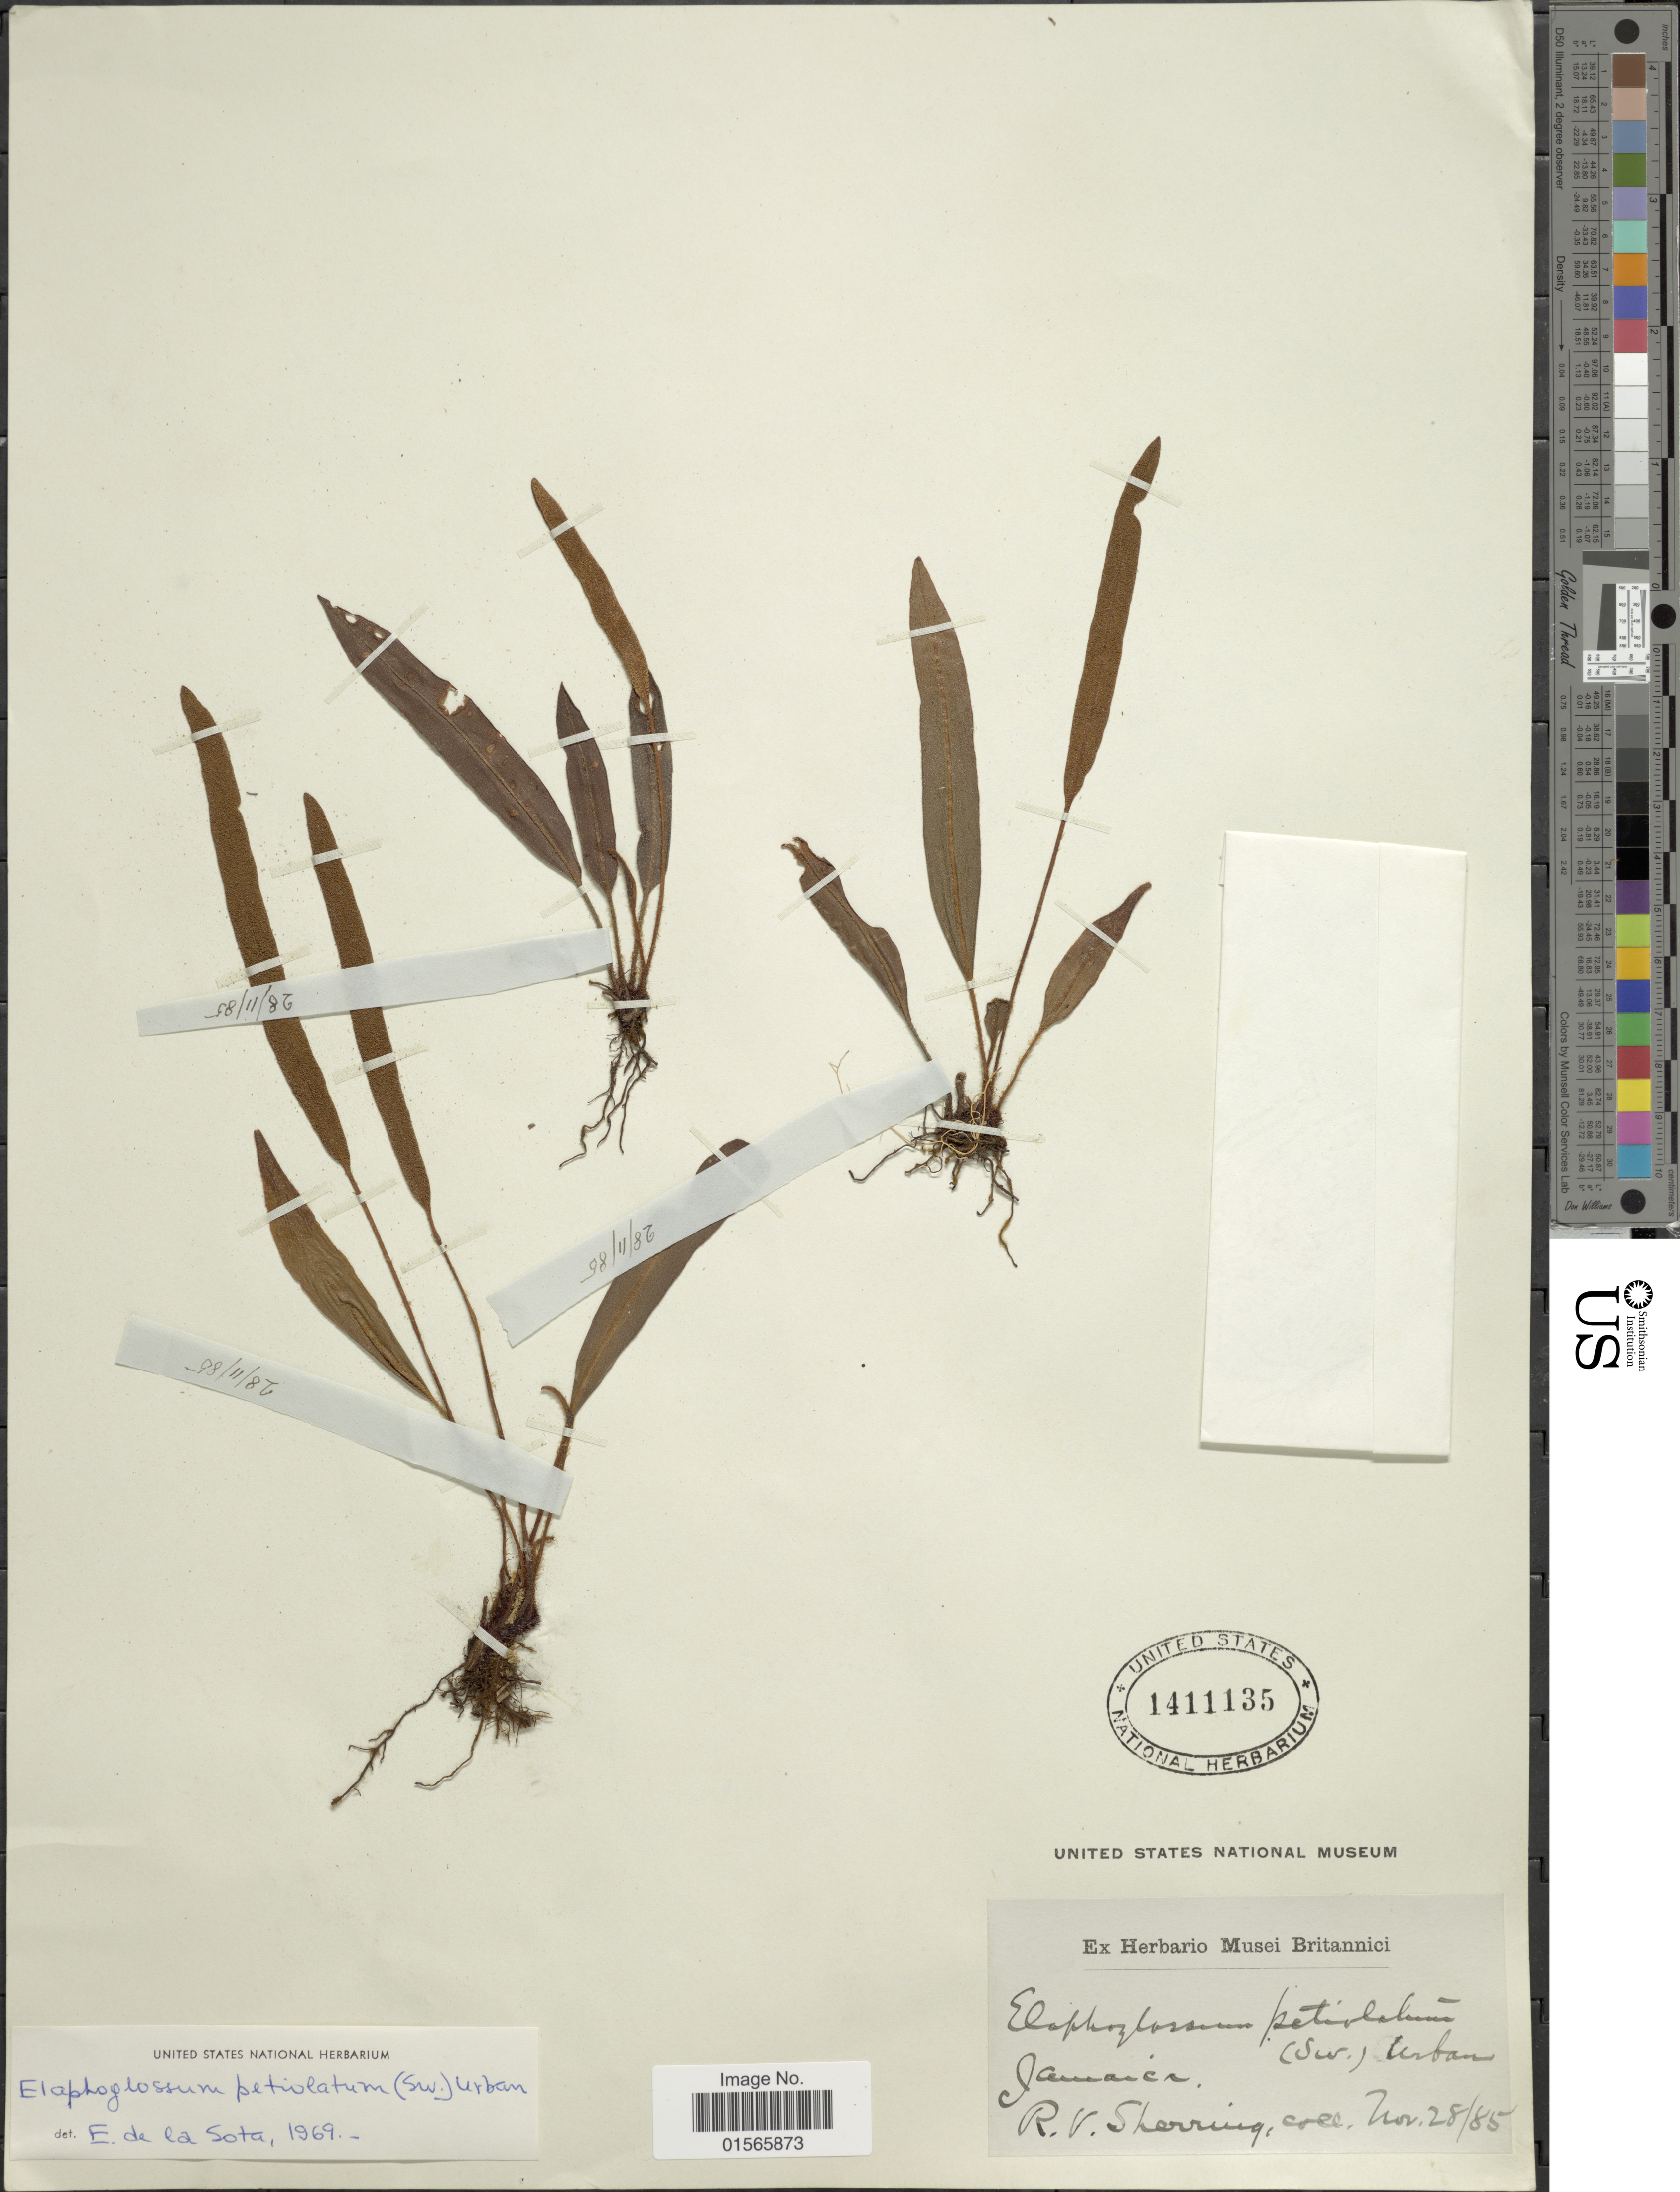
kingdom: Plantae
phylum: Tracheophyta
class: Polypodiopsida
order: Polypodiales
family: Dryopteridaceae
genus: Elaphoglossum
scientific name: Elaphoglossum peltatum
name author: (Sw.) Urb.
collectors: R. Sherring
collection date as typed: Transcribed d/m/y: 25/11/85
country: Jamaica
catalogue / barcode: US 1411135